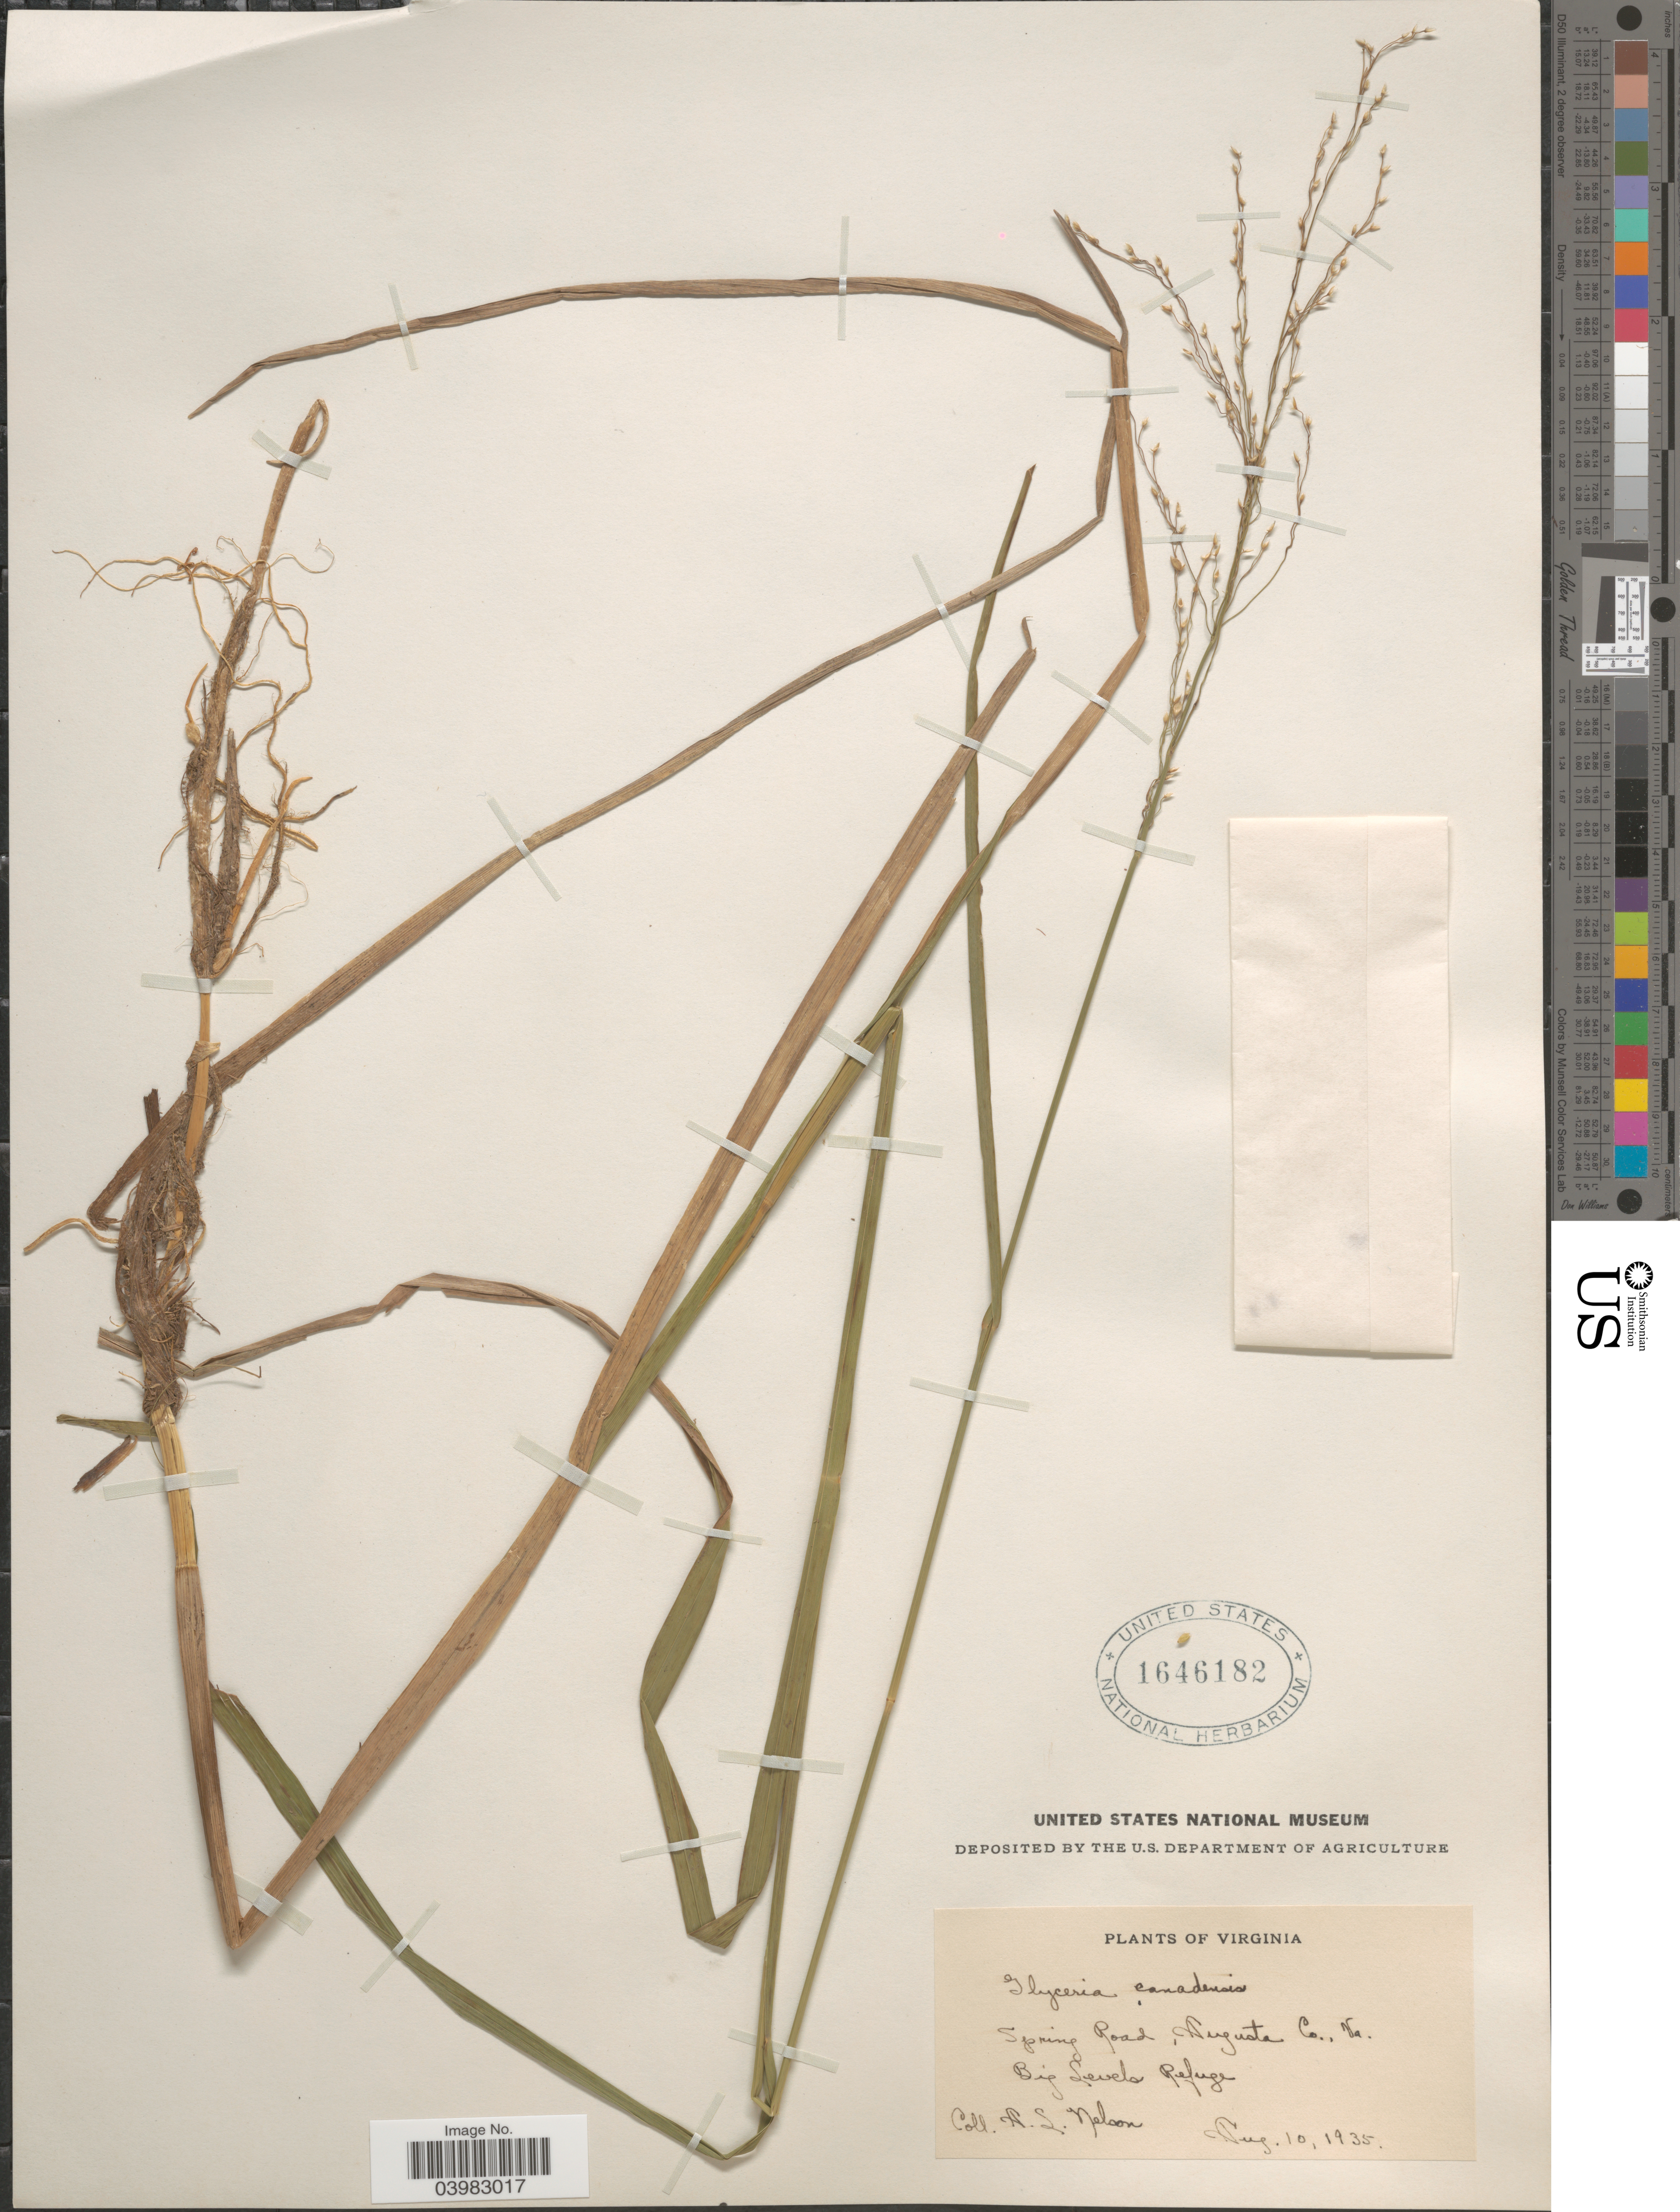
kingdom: Plantae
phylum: Tracheophyta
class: Liliopsida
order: Poales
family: Poaceae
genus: Glyceria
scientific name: Glyceria canadensis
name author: (Michx.) Trin.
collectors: A. L. Nelson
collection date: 1935-08-10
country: United States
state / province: Virginia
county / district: Augusta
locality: Spring Road, Augusta Co. Big Levels Refuge.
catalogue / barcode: US 1646182